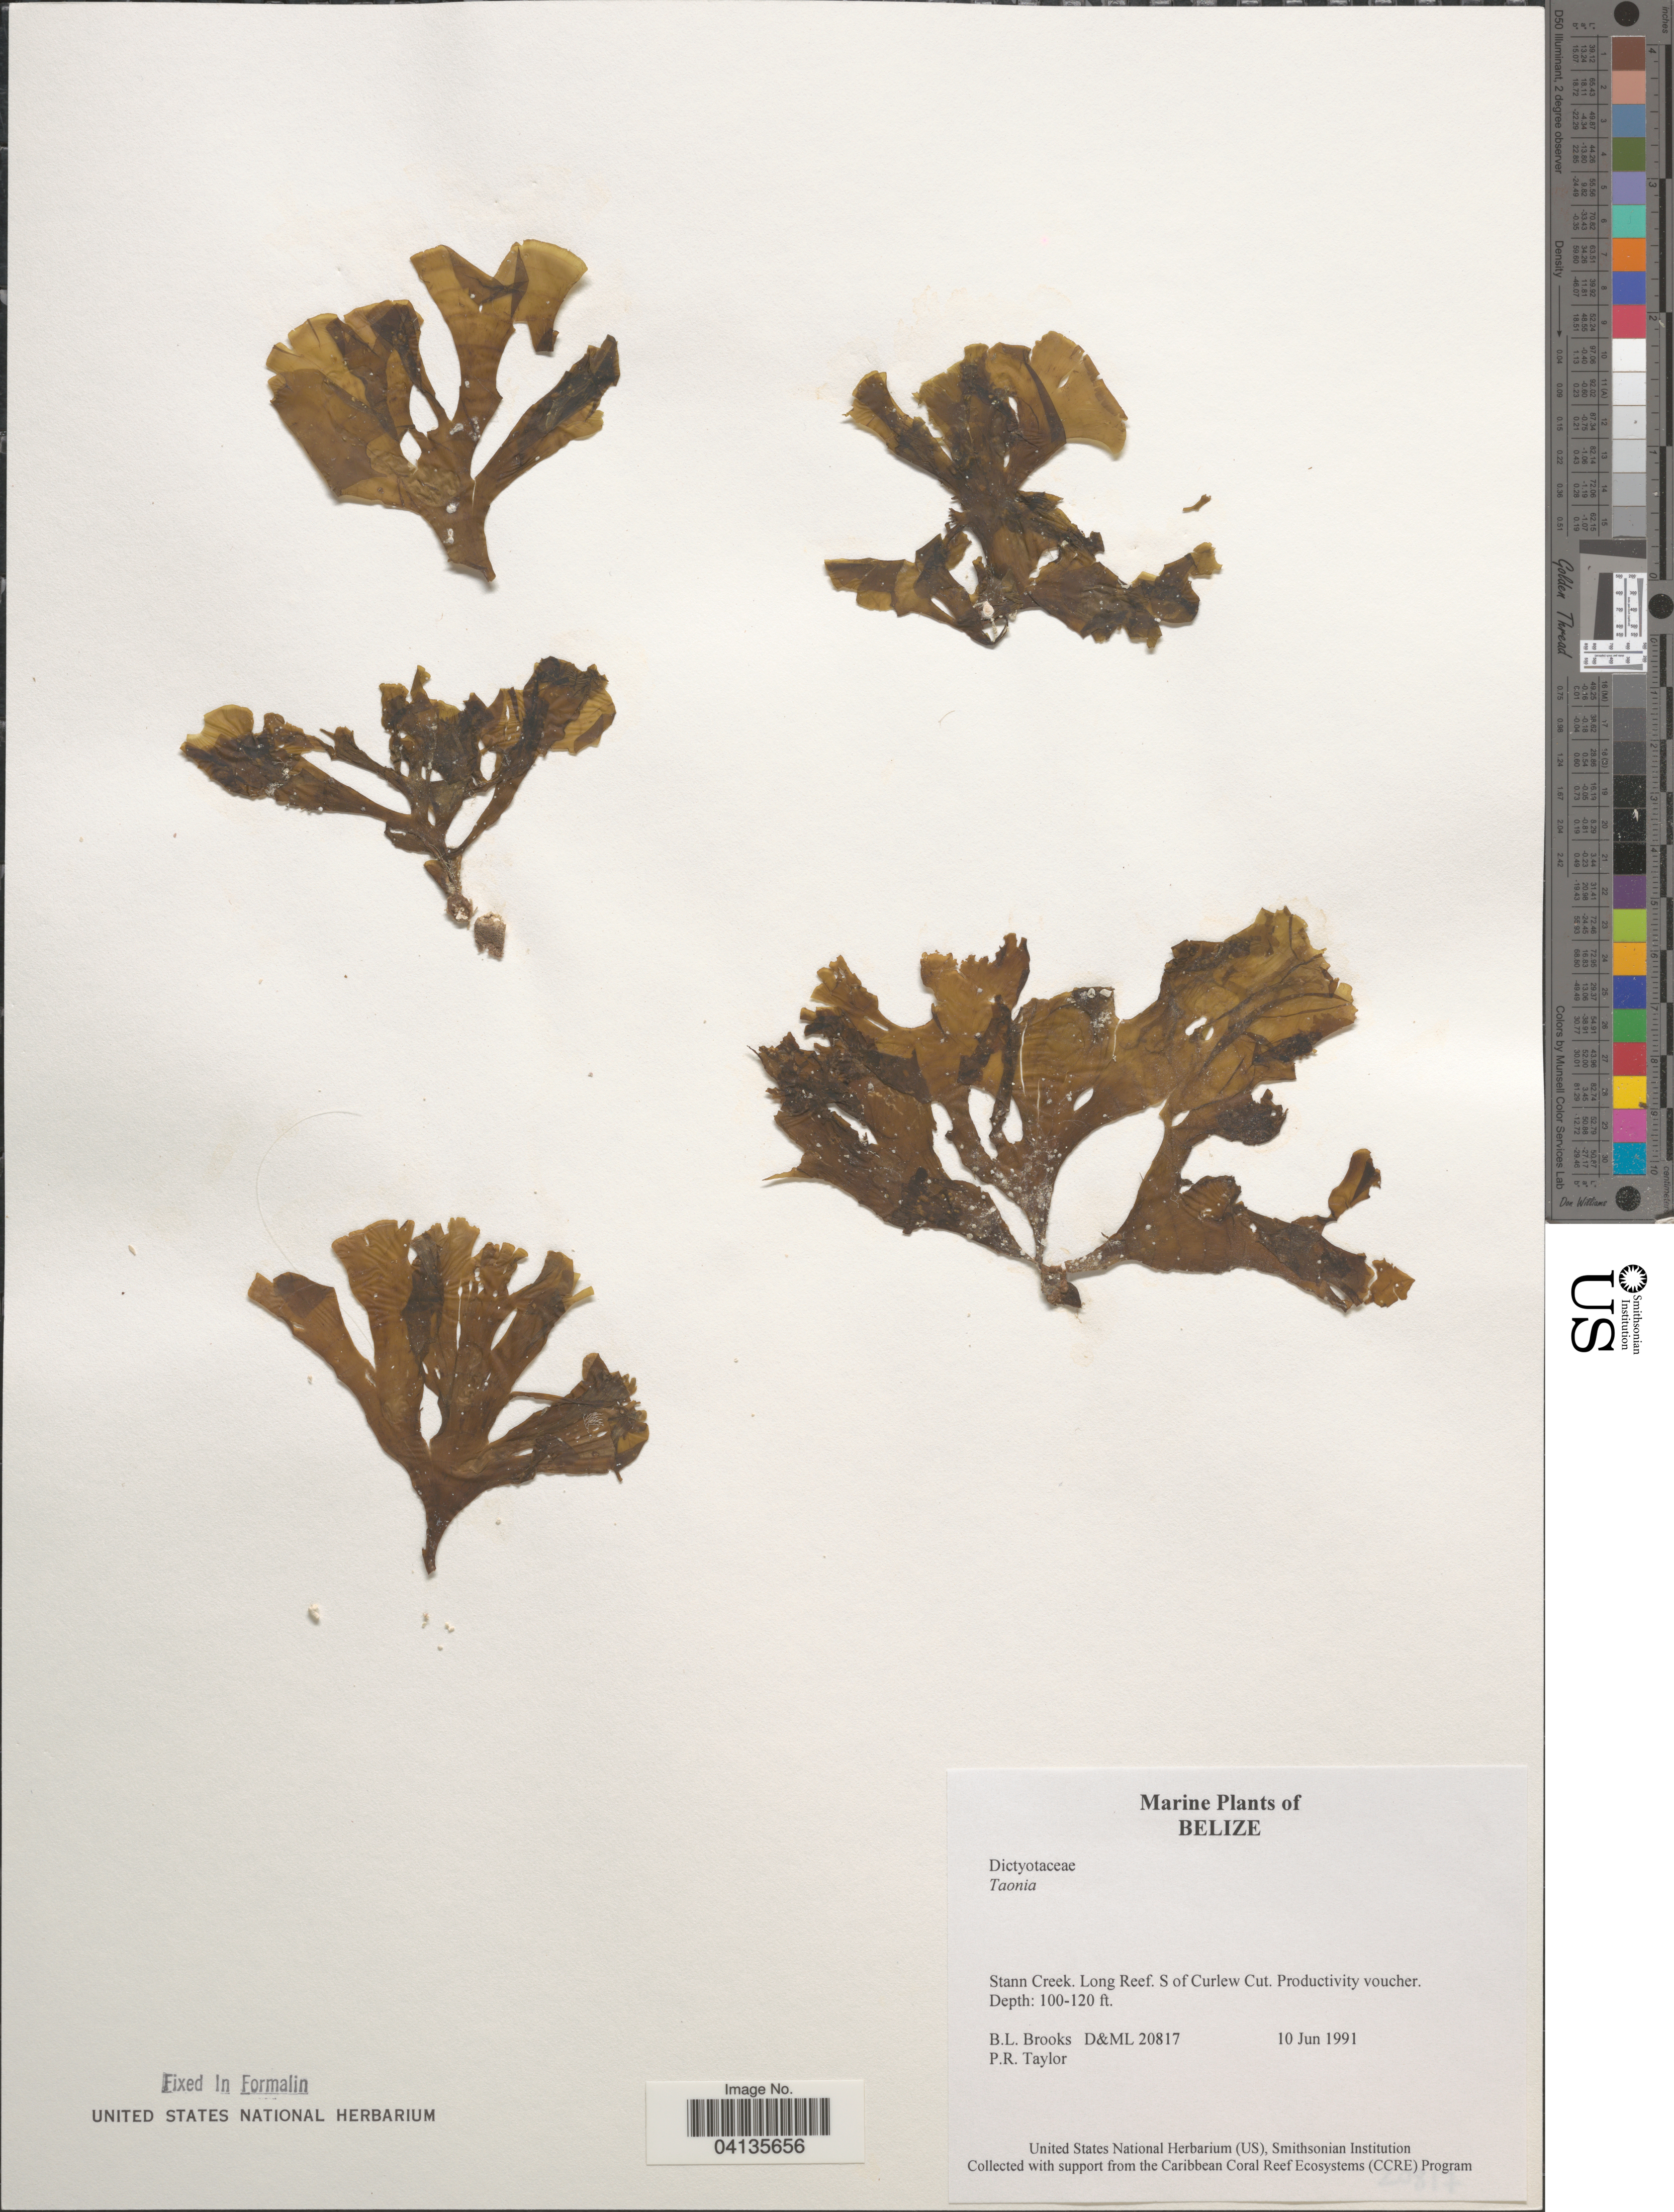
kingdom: Chromista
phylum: Ochrophyta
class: Phaeophyceae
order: Dictyotales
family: Dictyotaceae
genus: Taonia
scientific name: Taonia sp.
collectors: B. Brooks & P. R. Taylor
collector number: D&ML20817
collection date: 1991-06-10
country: Belize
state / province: Stann Creek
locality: Long Reef. S of Curlew Cut. Productivity voucher.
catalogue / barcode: US 238496